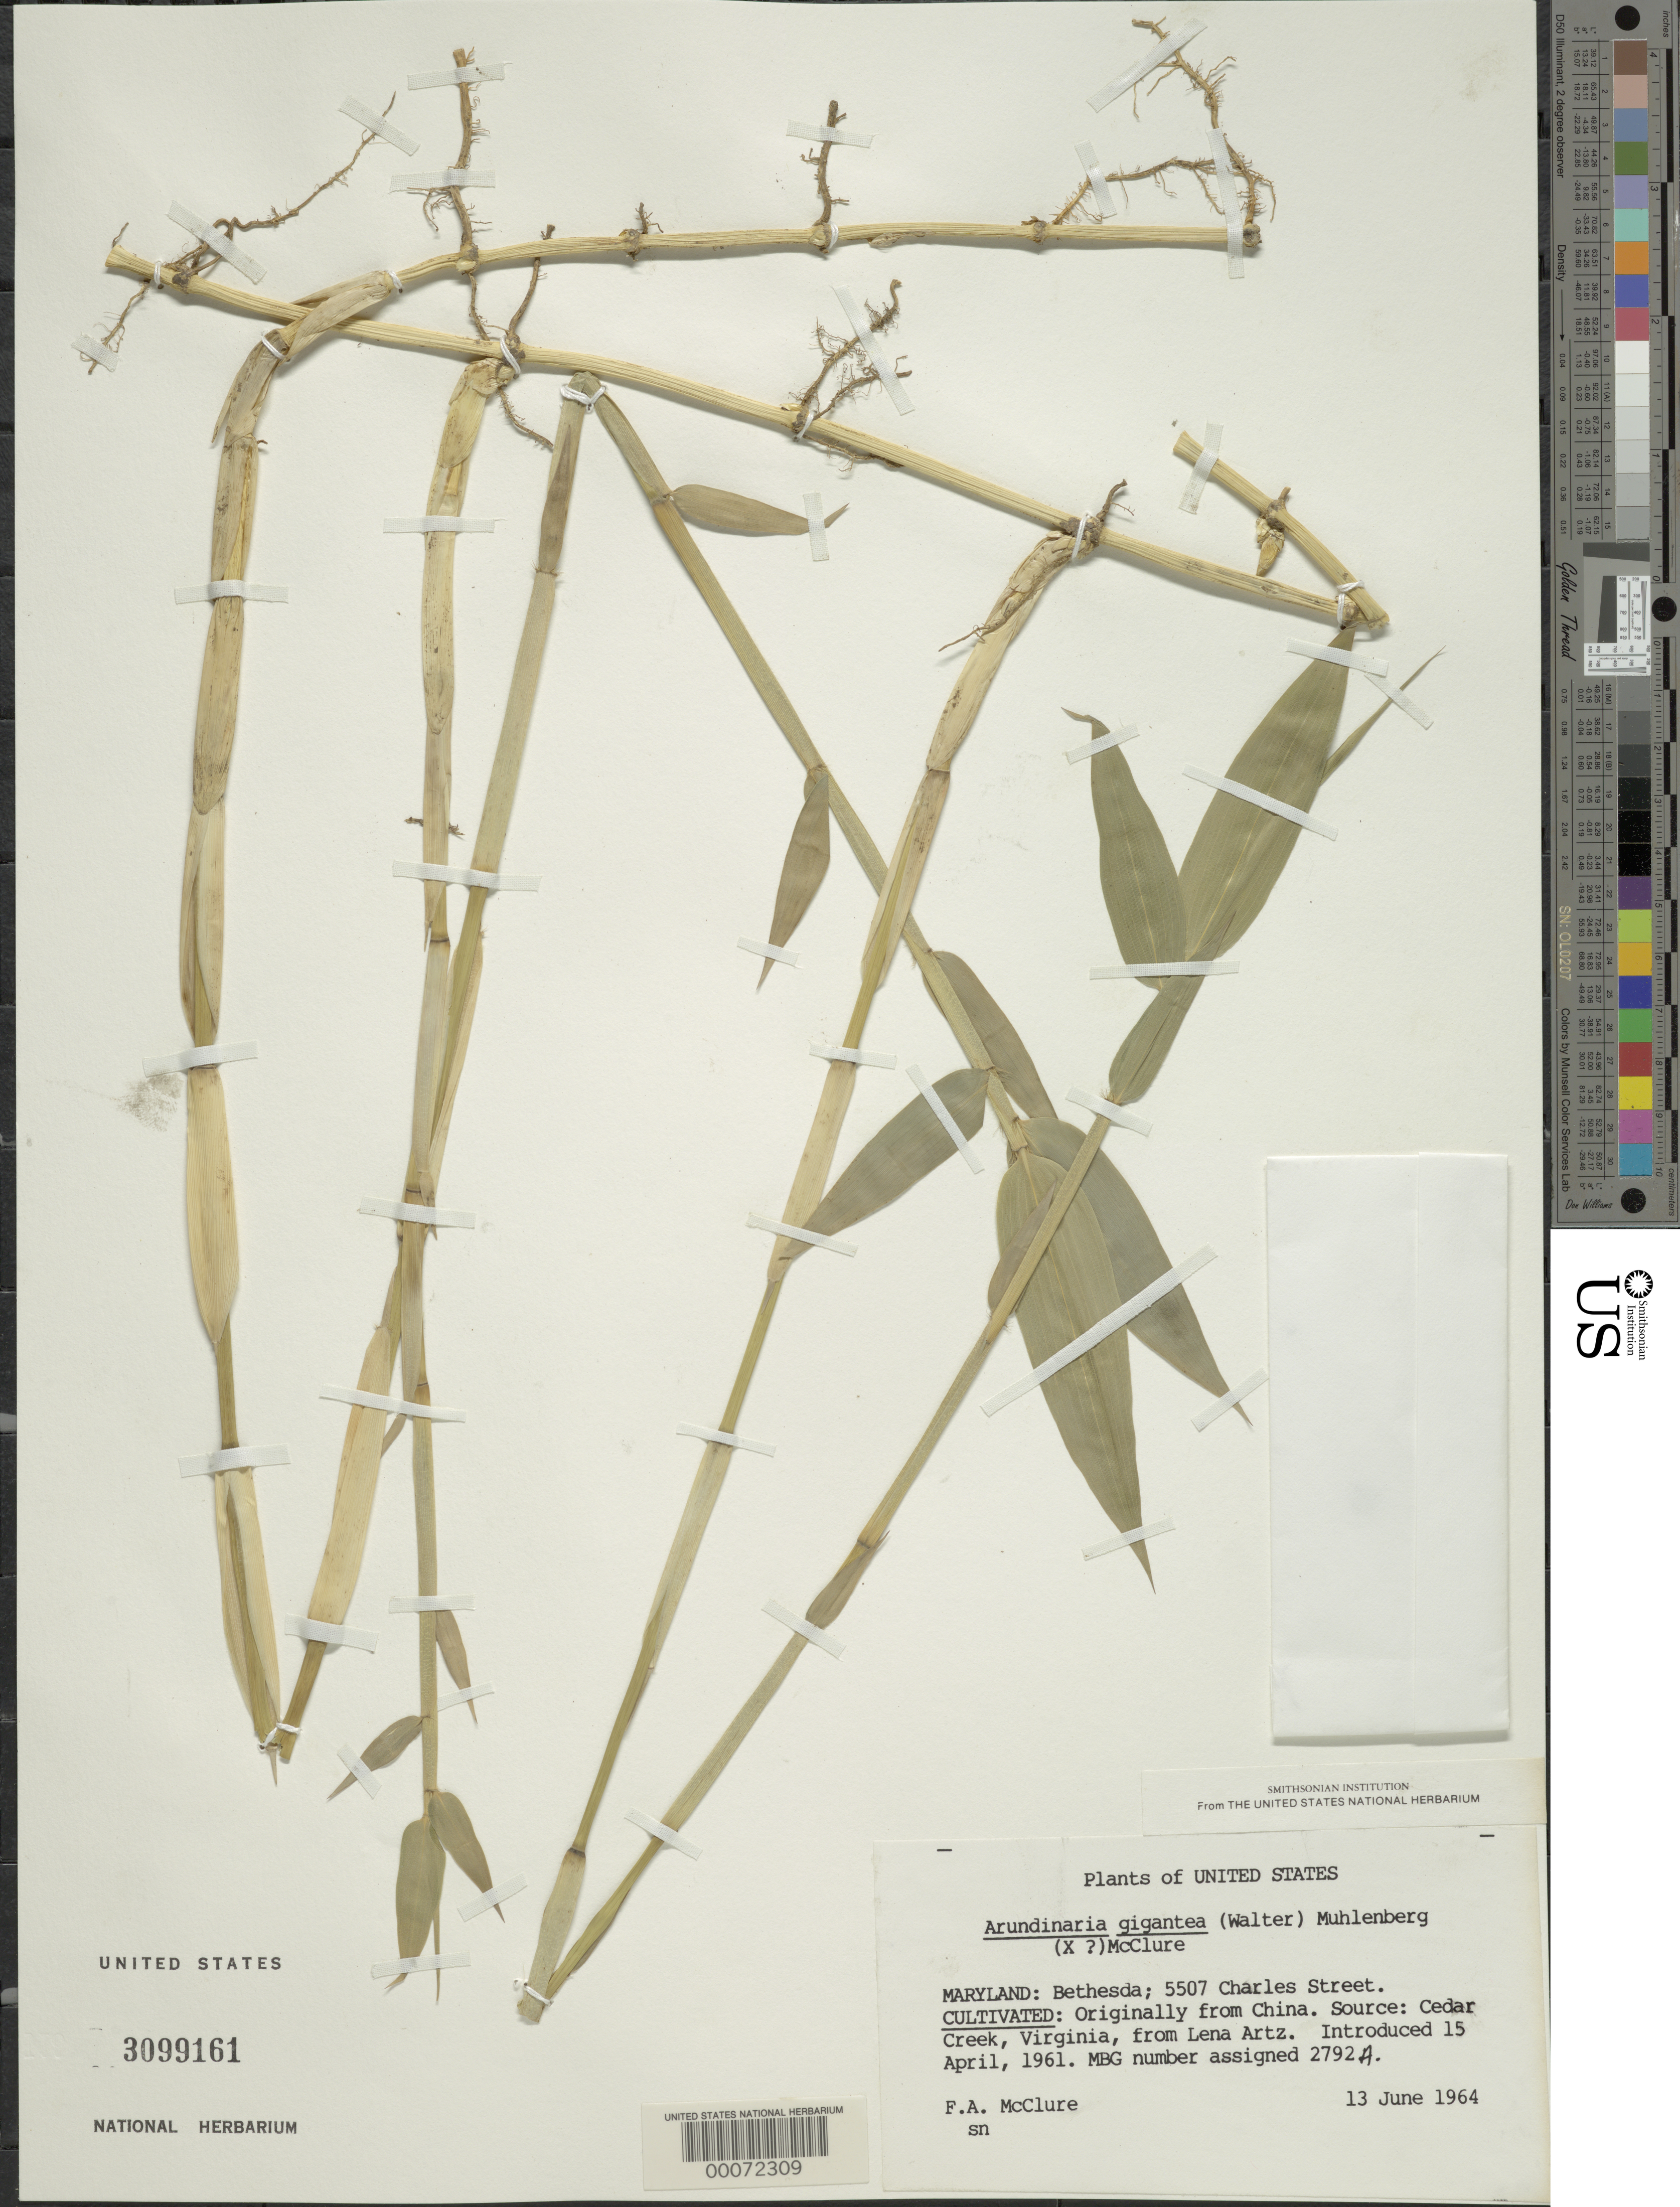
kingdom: Plantae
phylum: Tracheophyta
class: Liliopsida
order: Poales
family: Poaceae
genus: Arundinaria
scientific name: Arundinaria gigantea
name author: (Walter) Muhl.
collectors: F. A. McClure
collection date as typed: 13 Jun 1964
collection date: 1964-06-13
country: United States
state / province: Maryland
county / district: Montgomery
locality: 5507 Charles Street, Bethesda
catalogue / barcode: US 3099161